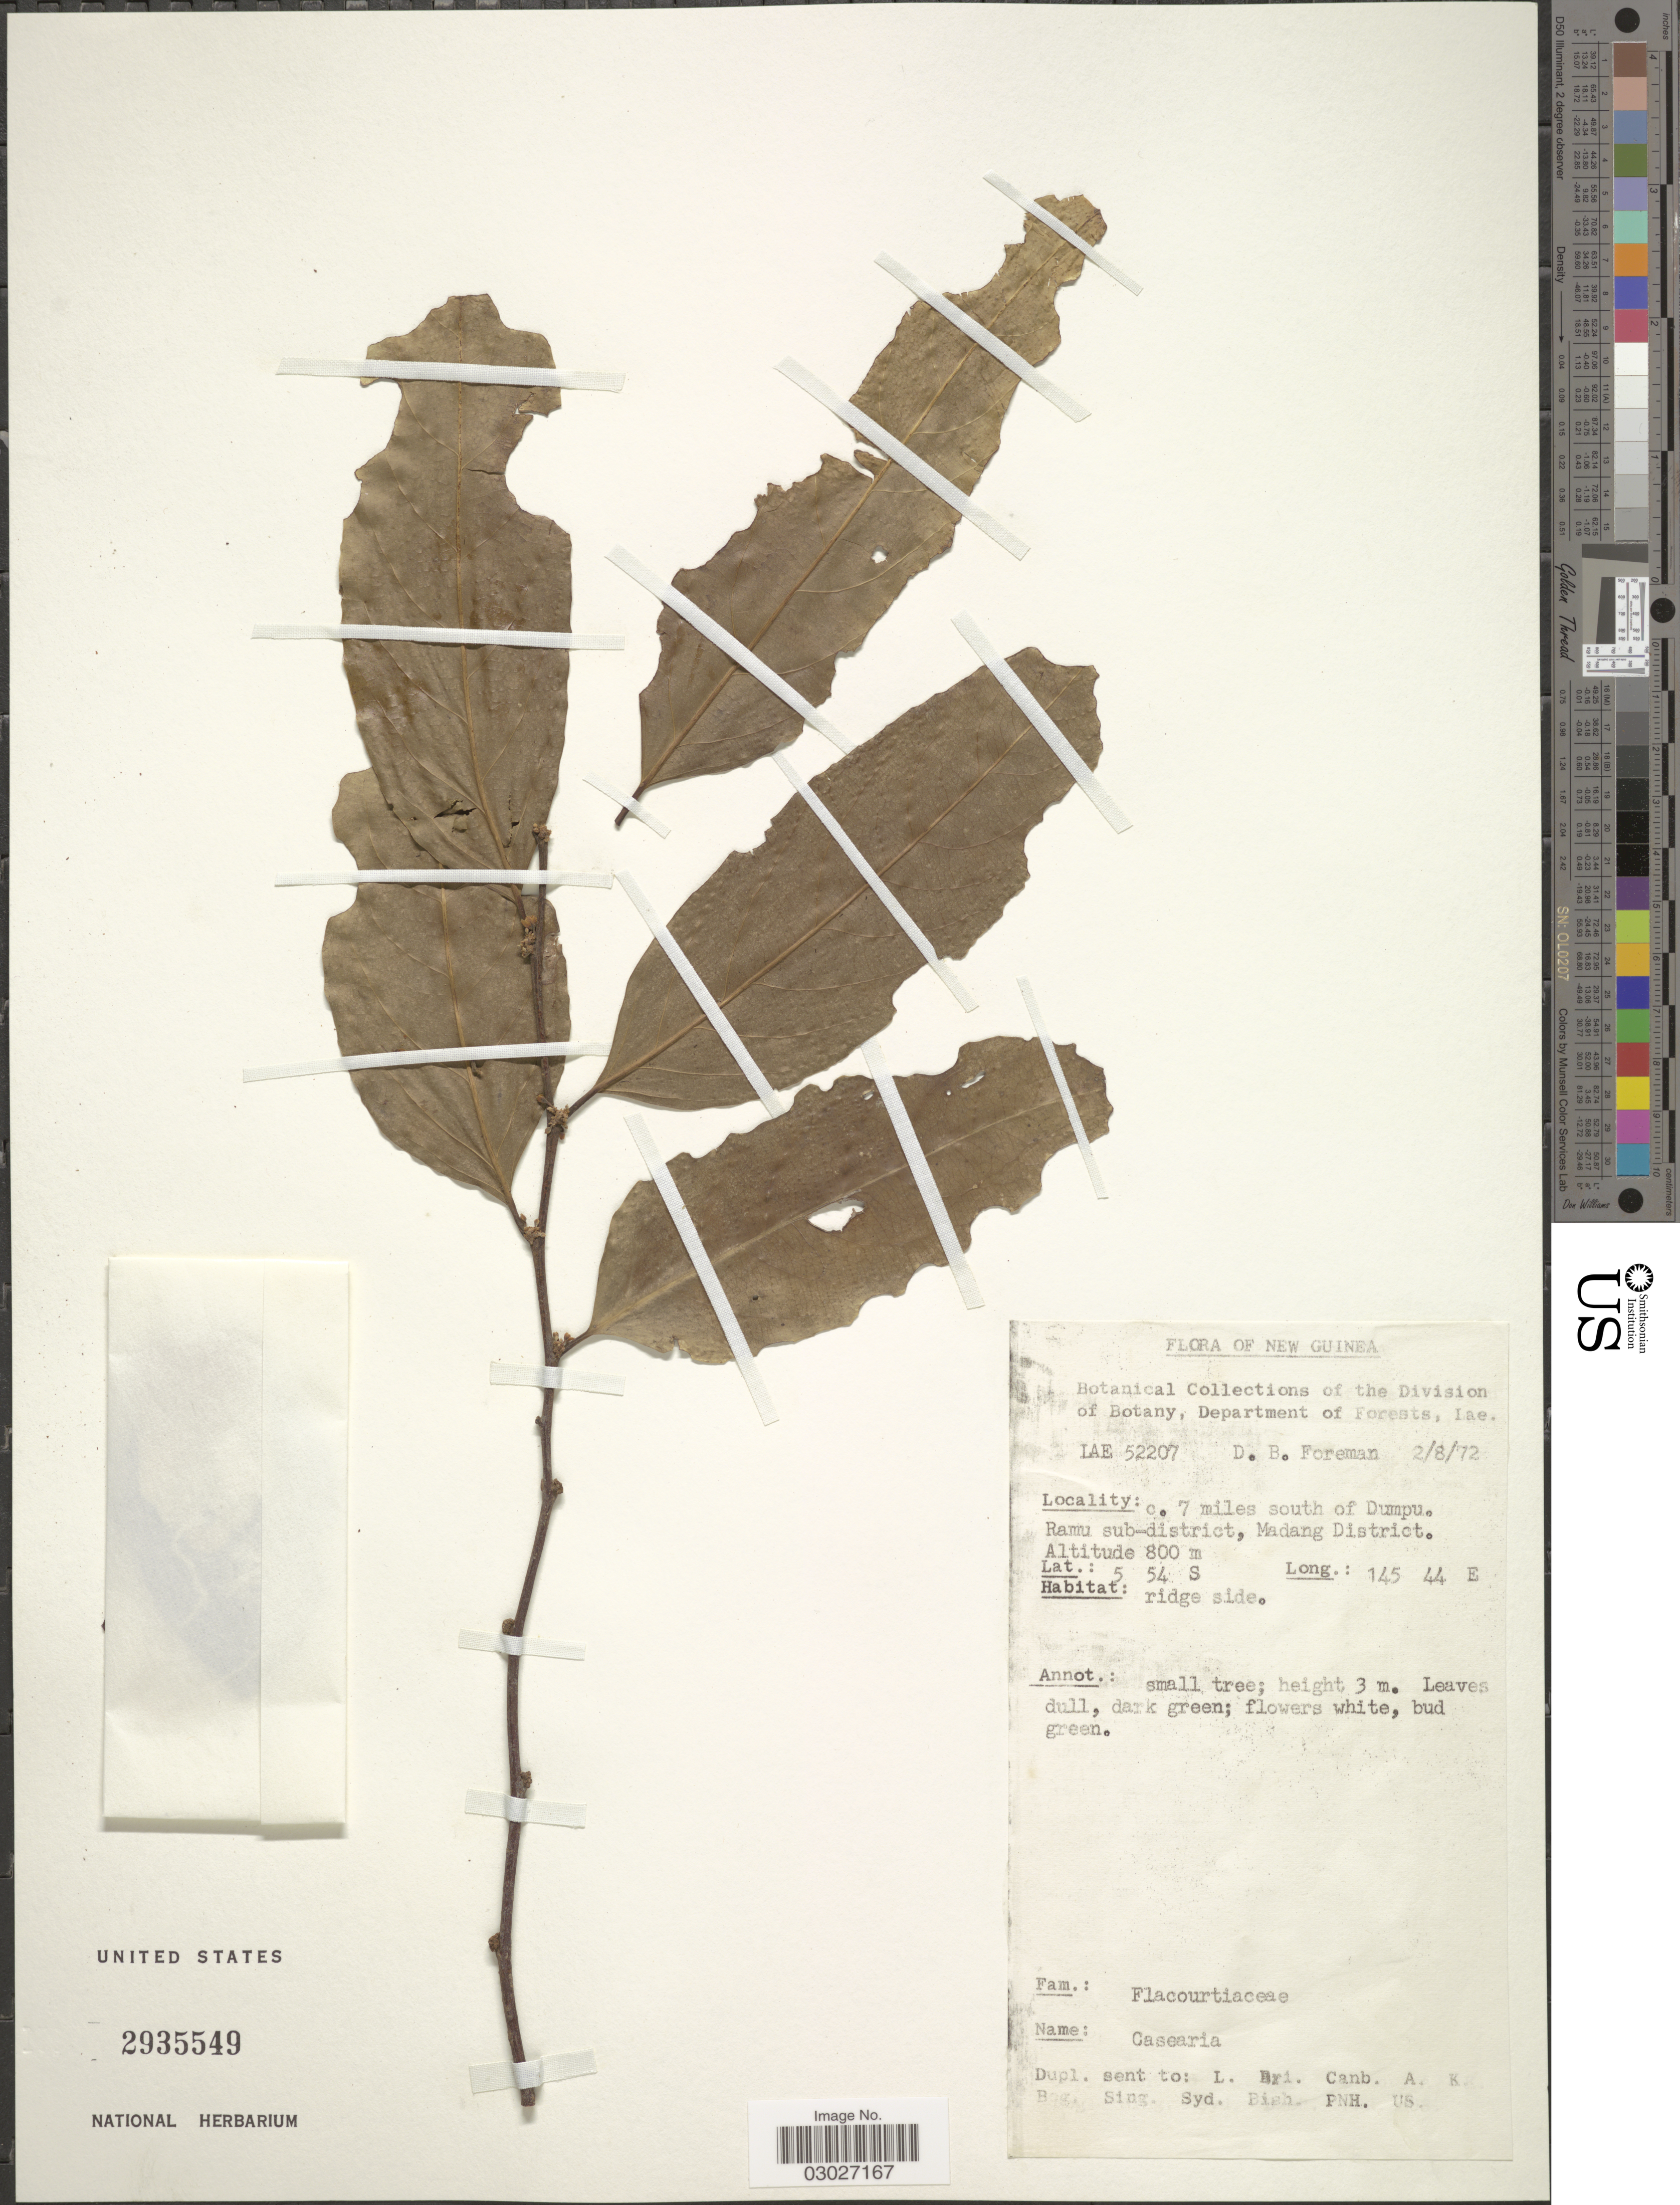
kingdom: Plantae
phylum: Tracheophyta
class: Magnoliopsida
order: Malpighiales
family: Salicaceae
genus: Casearia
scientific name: Casearia sp.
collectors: D. Foreman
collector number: LAE52207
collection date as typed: Transcribed d/m/y: 2/8/72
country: Papua New Guinea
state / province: Madang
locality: New Guinea, c. 7 miles south of Dumpu. Ramu sub-district, Madang District.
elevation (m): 800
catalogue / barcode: US 2935549